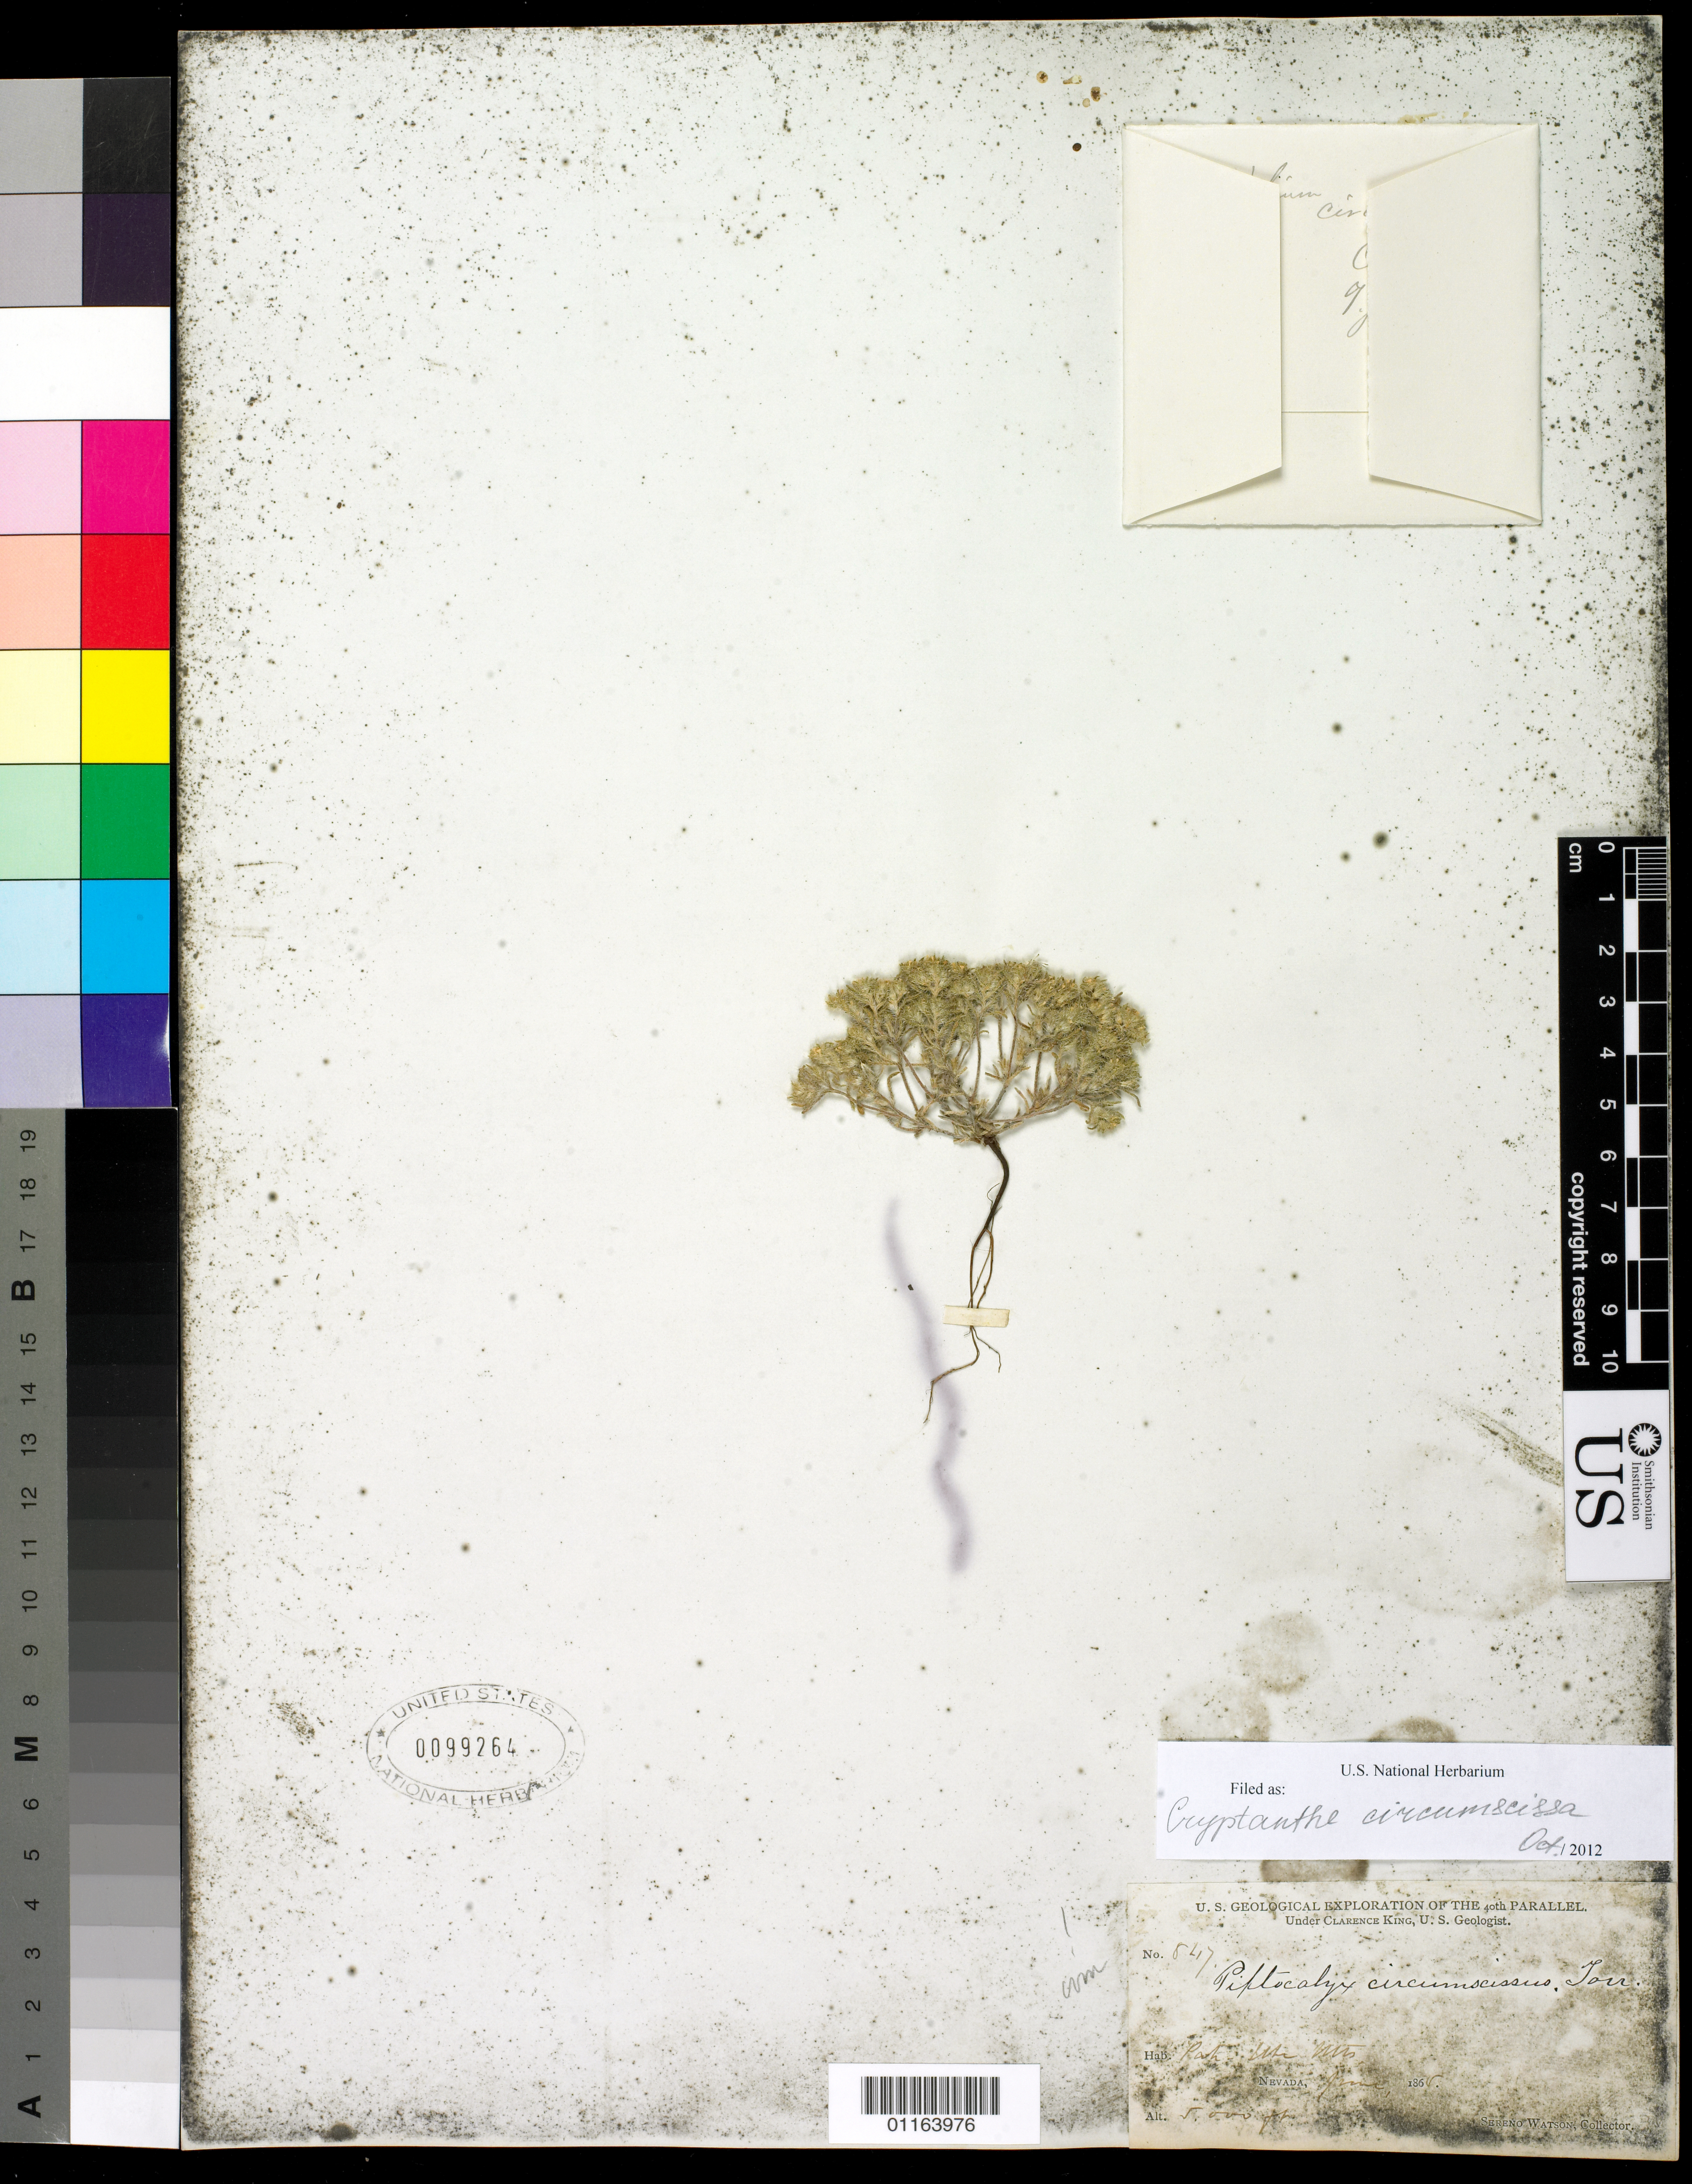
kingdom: Plantae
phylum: Tracheophyta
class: Magnoliopsida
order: Boraginales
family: Boraginaceae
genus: Cryptantha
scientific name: Cryptantha circumscissa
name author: (Hook. & Arn.) I.M. Johnst.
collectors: S. Watson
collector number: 847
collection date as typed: Jun 1868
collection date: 1868-06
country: United States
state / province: Nevada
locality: Pahute Mountains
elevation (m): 1524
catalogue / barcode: US 99264